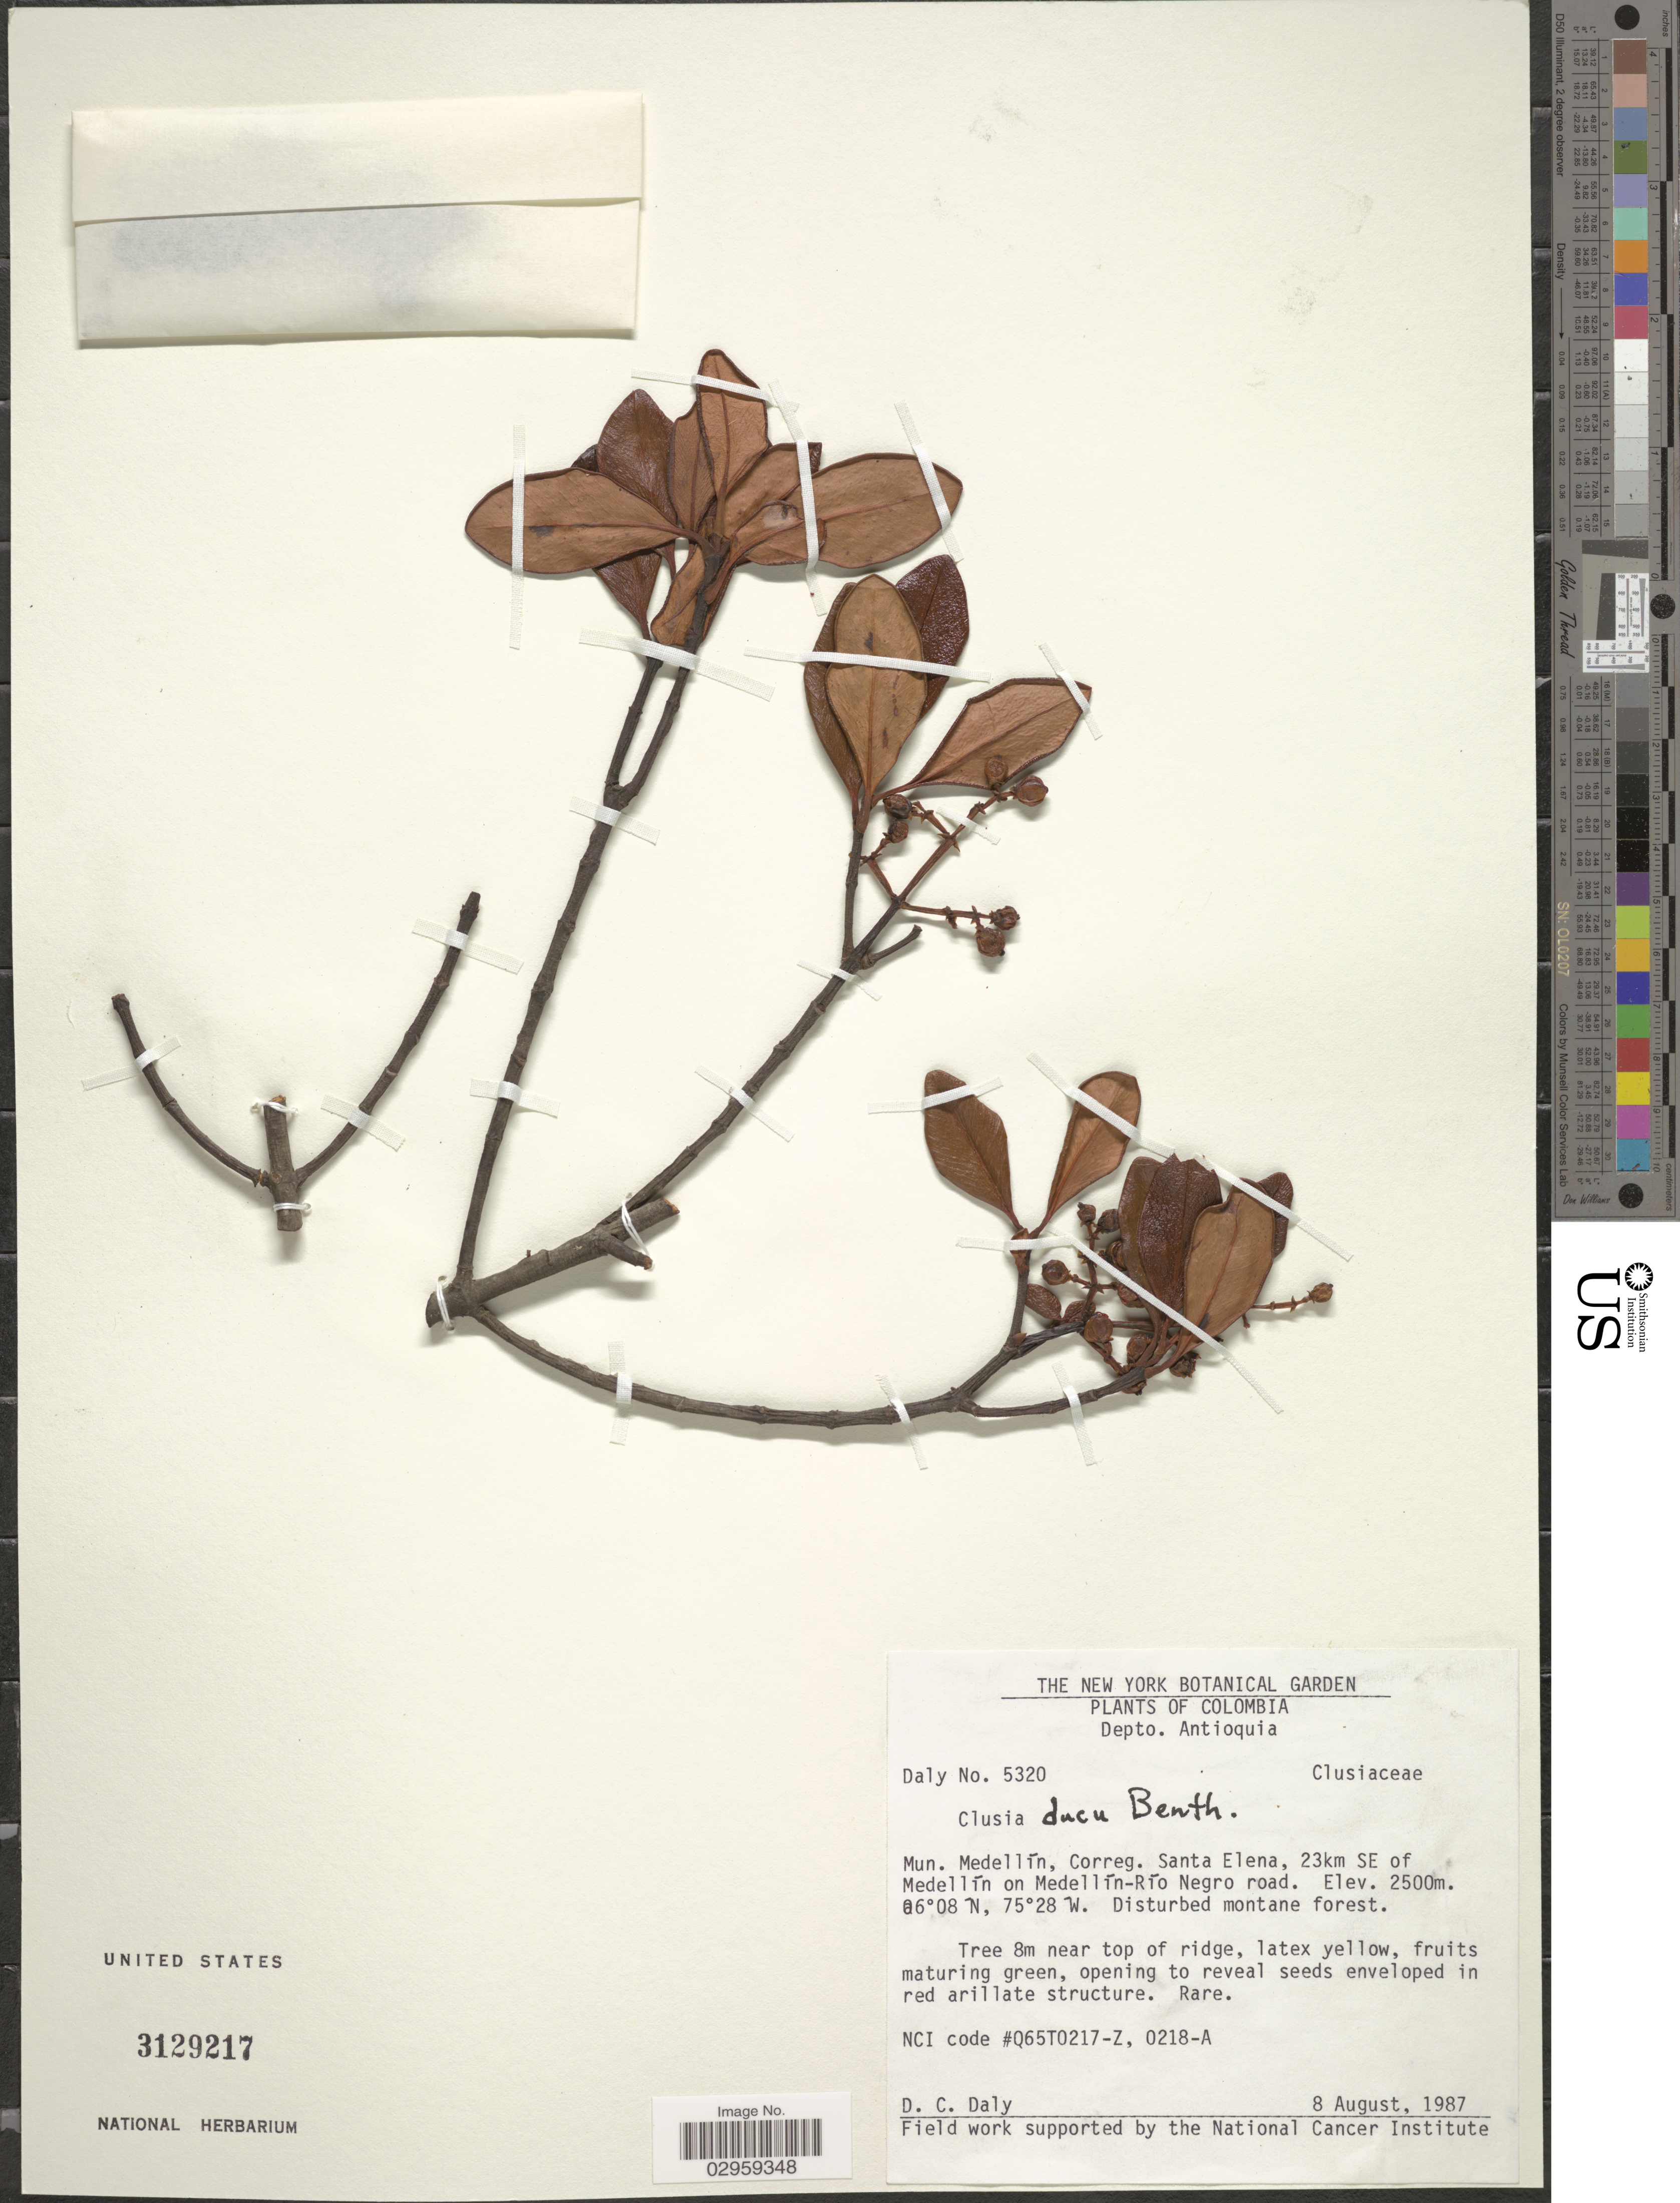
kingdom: Plantae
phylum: Tracheophyta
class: Magnoliopsida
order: Malpighiales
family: Clusiaceae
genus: Clusia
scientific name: Clusia ducu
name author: Benth.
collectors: D. C. Daly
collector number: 5320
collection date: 1987-08-08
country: Colombia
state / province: Antioquia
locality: Depto. Antioquia. Mun. Medellín, Correg. Santa Elena, 23km SE of Medellín on Medellín-Río Negro road.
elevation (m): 2500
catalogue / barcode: US 3129217